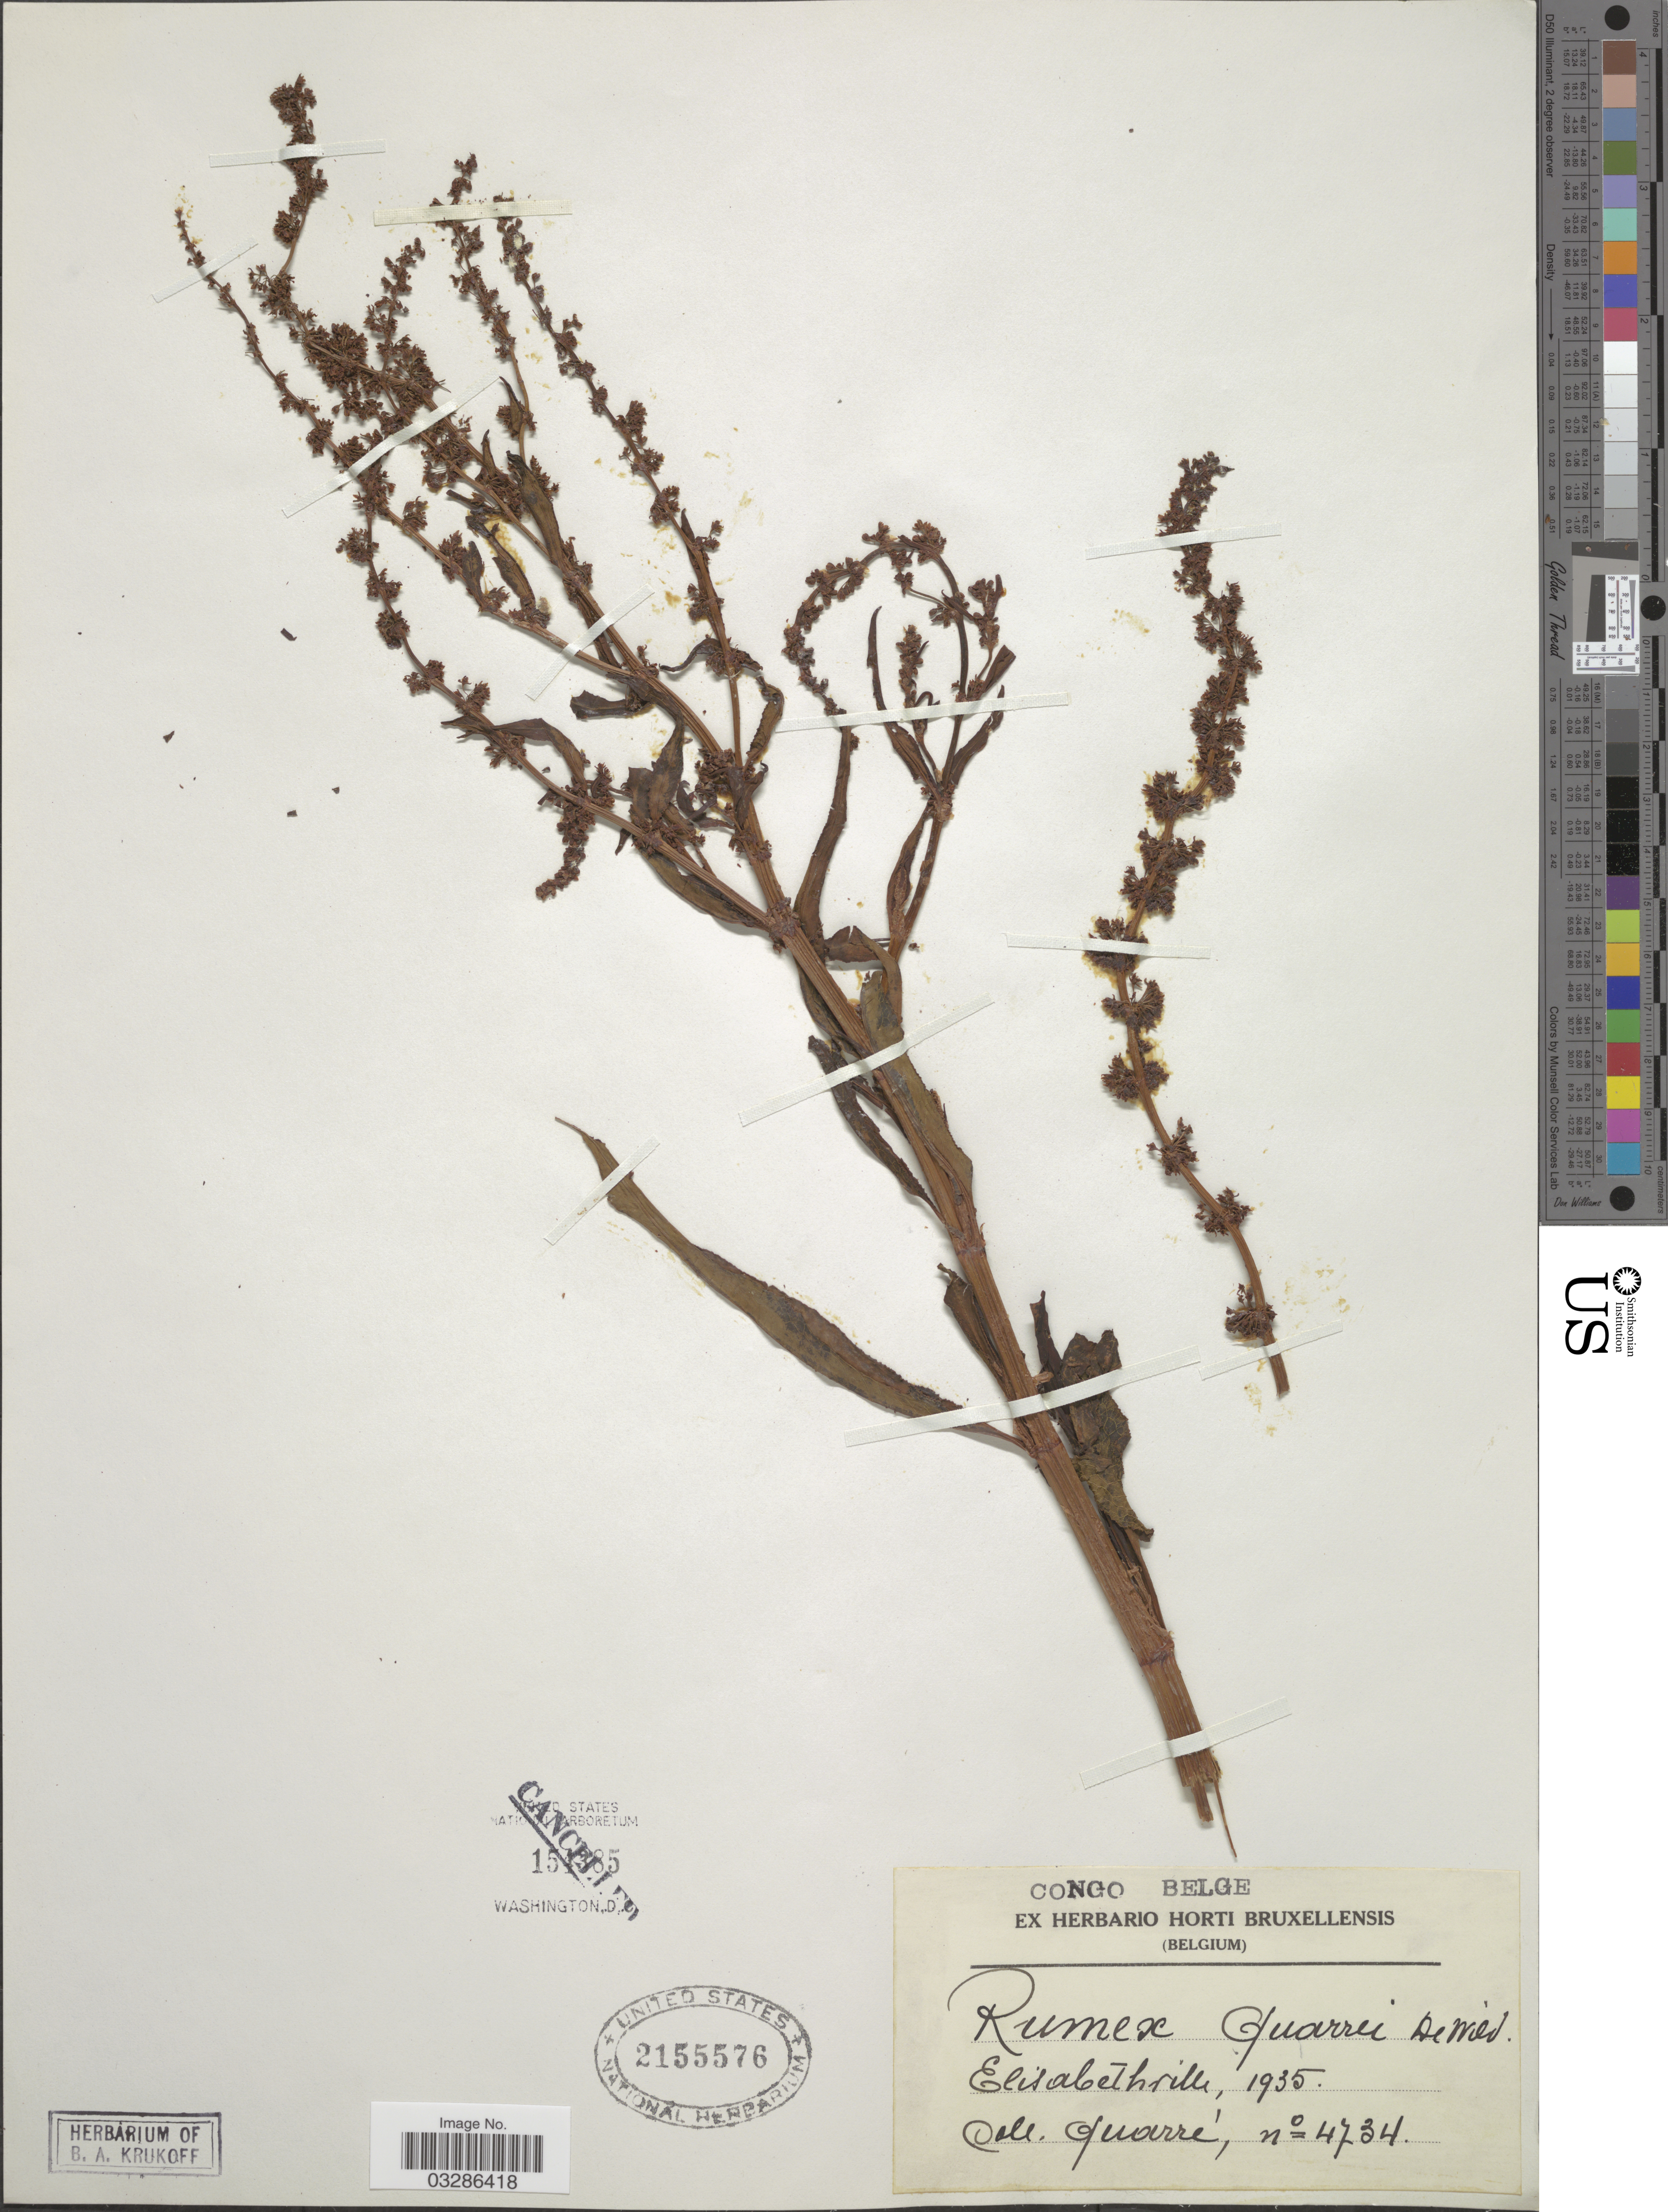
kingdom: Plantae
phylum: Tracheophyta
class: Magnoliopsida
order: Caryophyllales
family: Polygonaceae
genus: Rumex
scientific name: Rumex quarrei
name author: De Wild.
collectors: -. Quarre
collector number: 4734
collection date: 1935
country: Congo, Democratic Republic of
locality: Congo Belge. Elisabethville.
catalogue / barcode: US 2155576